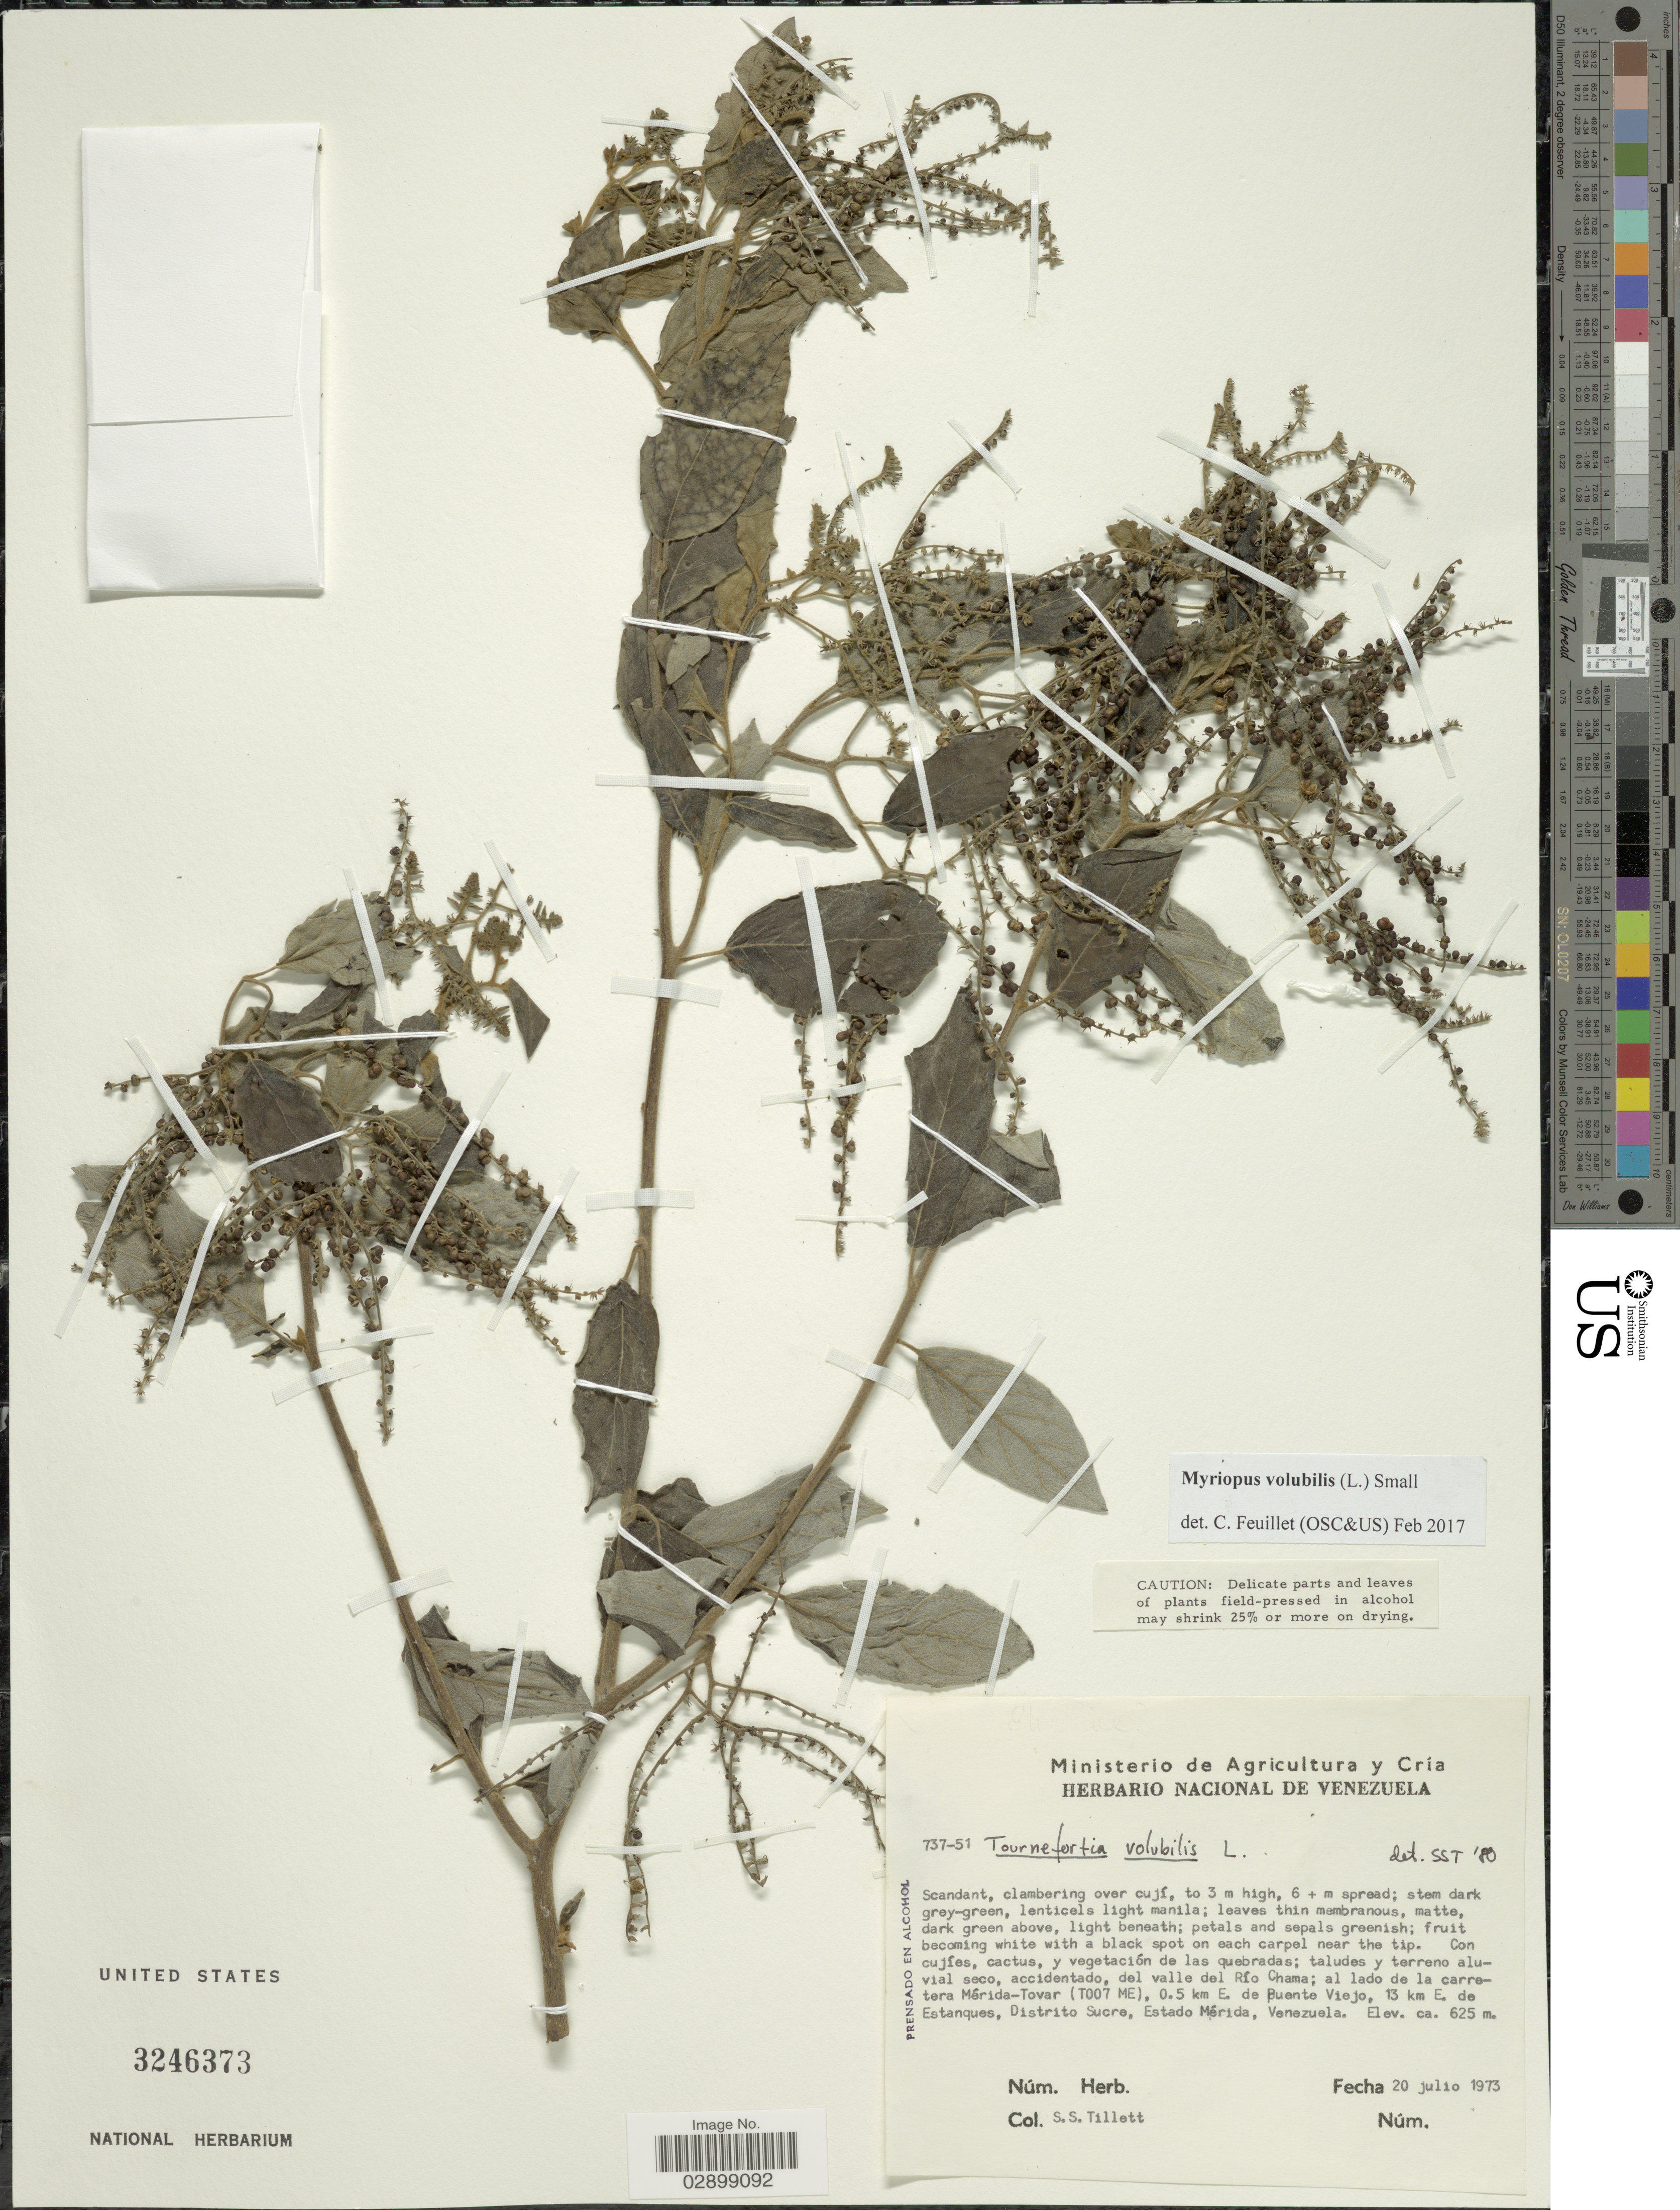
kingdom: Plantae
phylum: Tracheophyta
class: Magnoliopsida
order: Boraginales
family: Heliotropiaceae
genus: Myriopus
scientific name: Myriopus volubilis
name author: (L.) Small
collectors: S. S. Tillett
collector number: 737-51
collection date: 1973-07-20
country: Venezuela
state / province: Mérida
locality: Del valle del Río Chama; al lado de la carretera Mérida-Tovar (T007 ME), 0.5 km E. de Puente Viejo, 13 km E. de Estanques, Distrito Sucre, Estado Mérida.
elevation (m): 625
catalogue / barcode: US 3246373